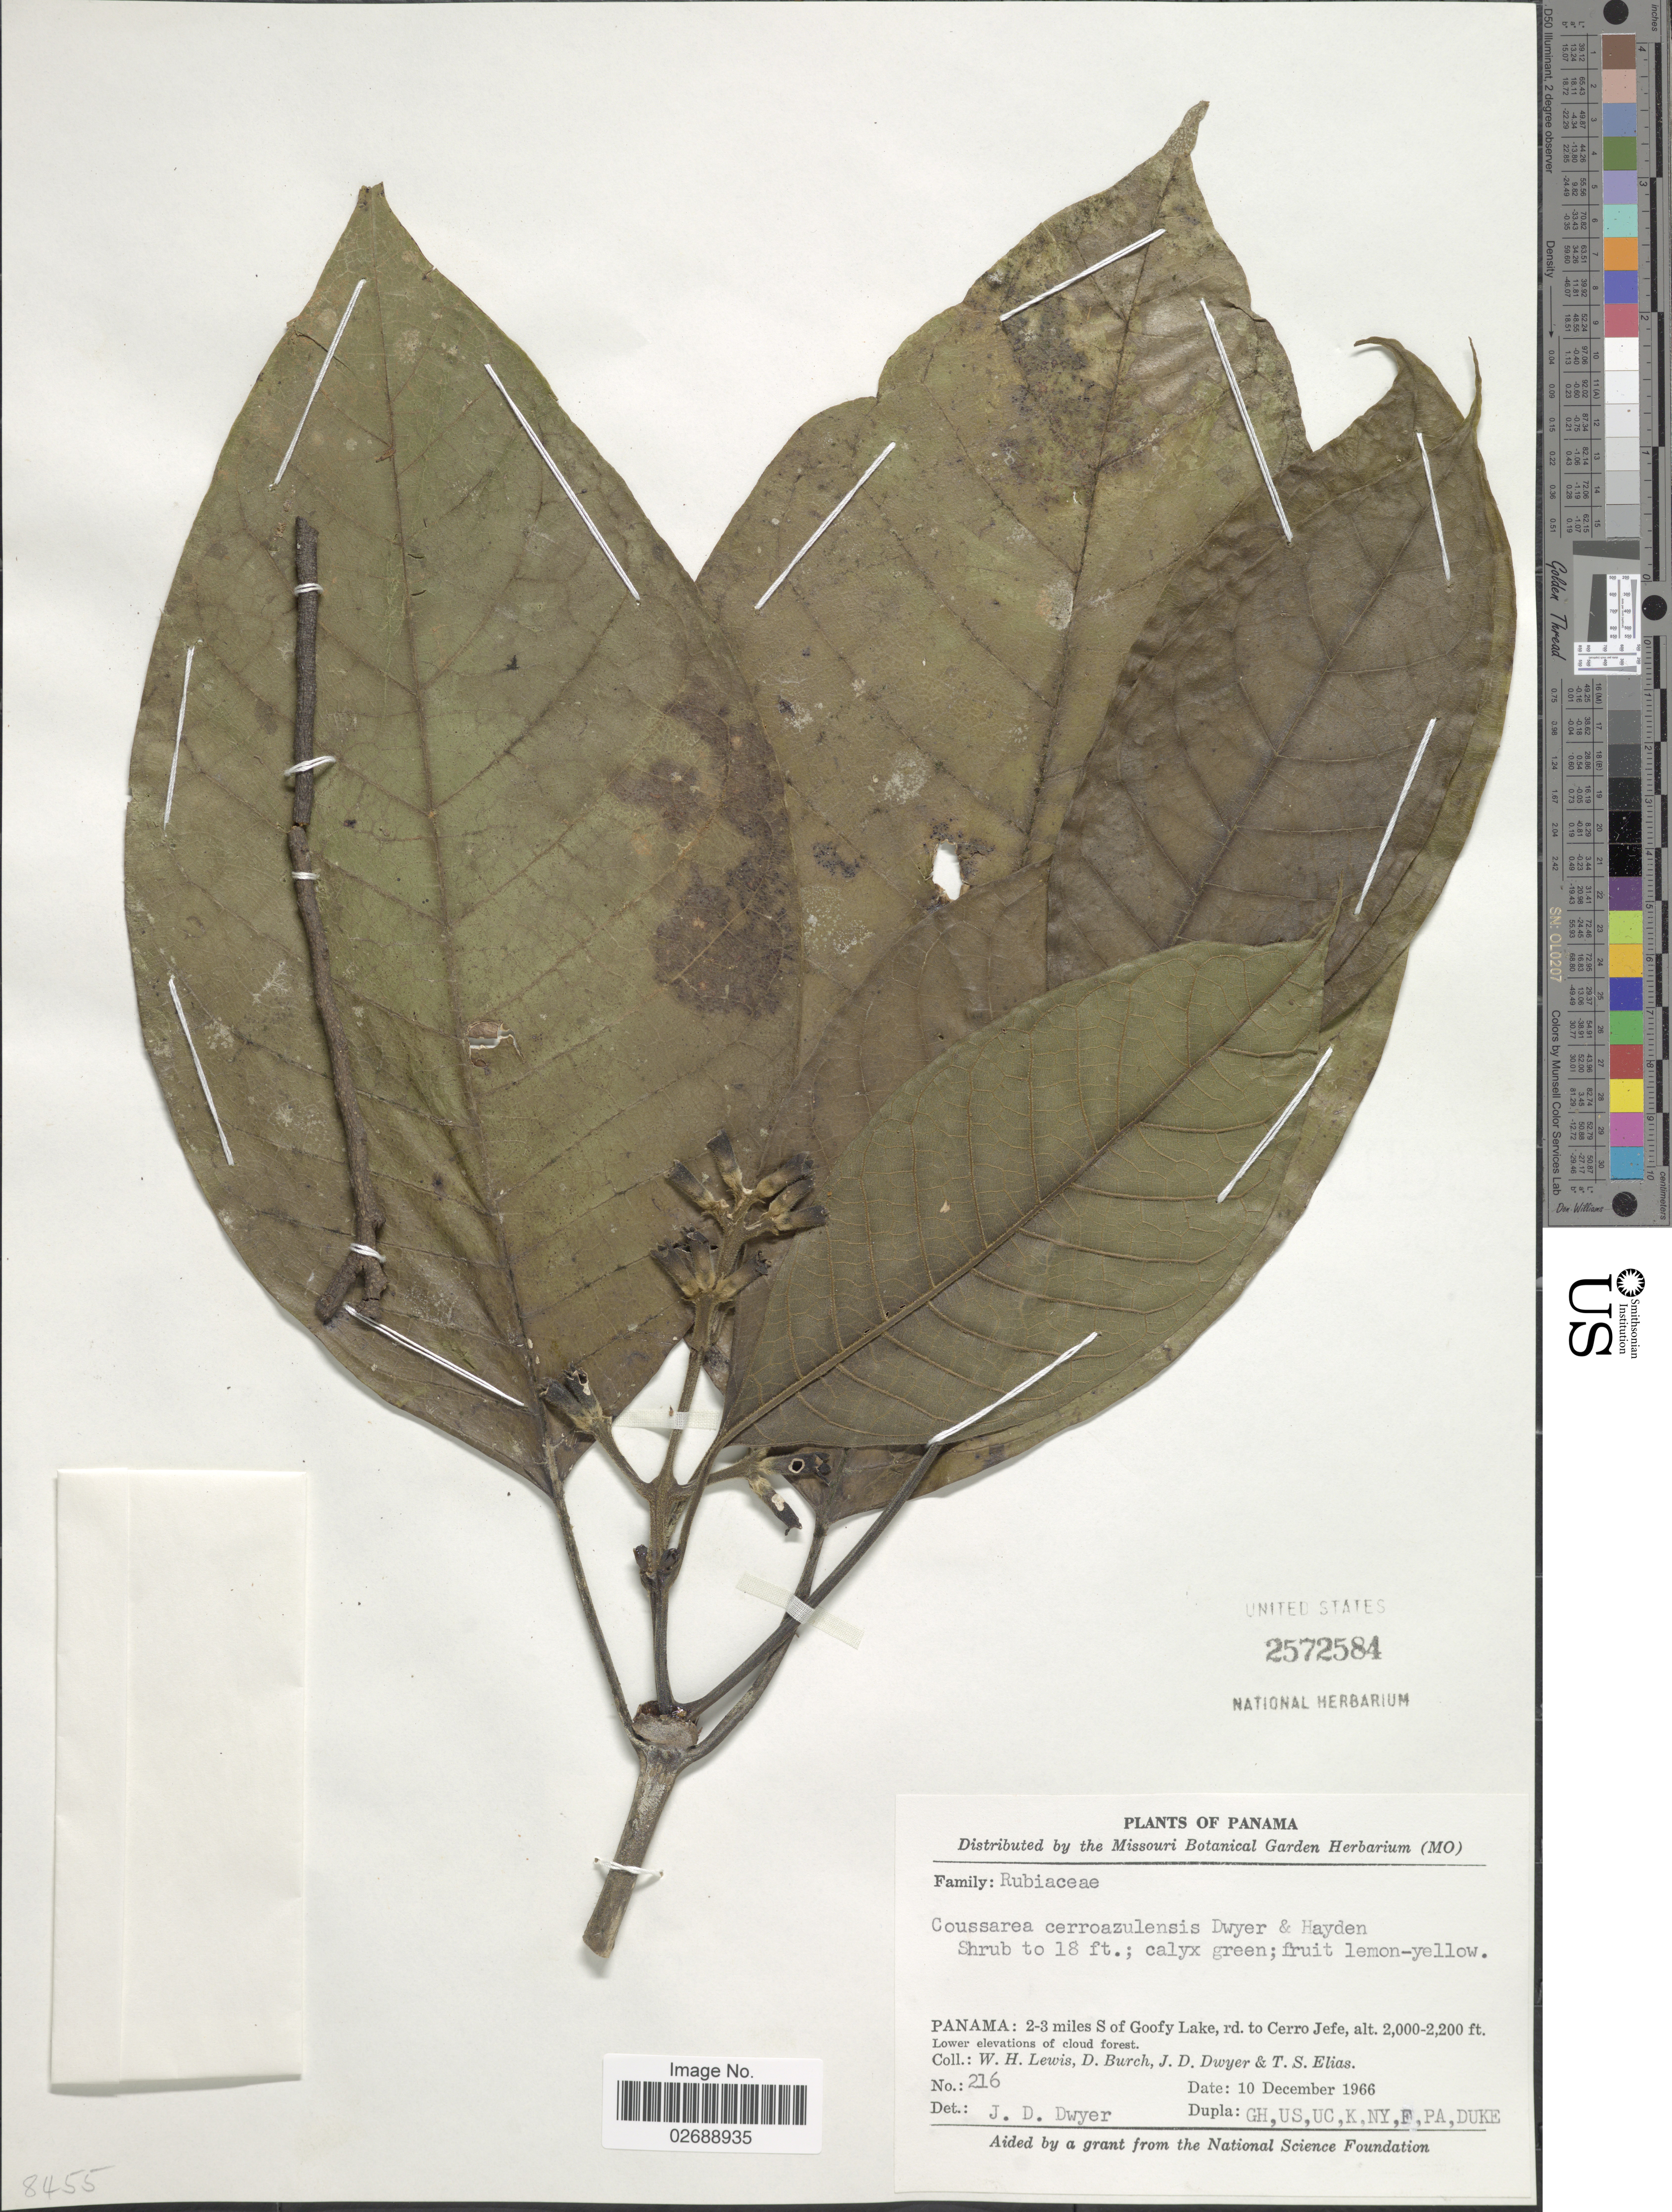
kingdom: Plantae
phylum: Tracheophyta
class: Magnoliopsida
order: Gentianales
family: Rubiaceae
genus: Coussarea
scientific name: Coussarea cerroazulensis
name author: Dwyer & M.V. Hayden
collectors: W. H. Lewis, D. Burch, J. D. Dwyer & T. S. Elias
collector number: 216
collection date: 1966-12-10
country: Panama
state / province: Panamá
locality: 2-3 miles S of Goofy Lake, rd. to Cerro Jefe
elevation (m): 610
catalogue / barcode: US 2572584